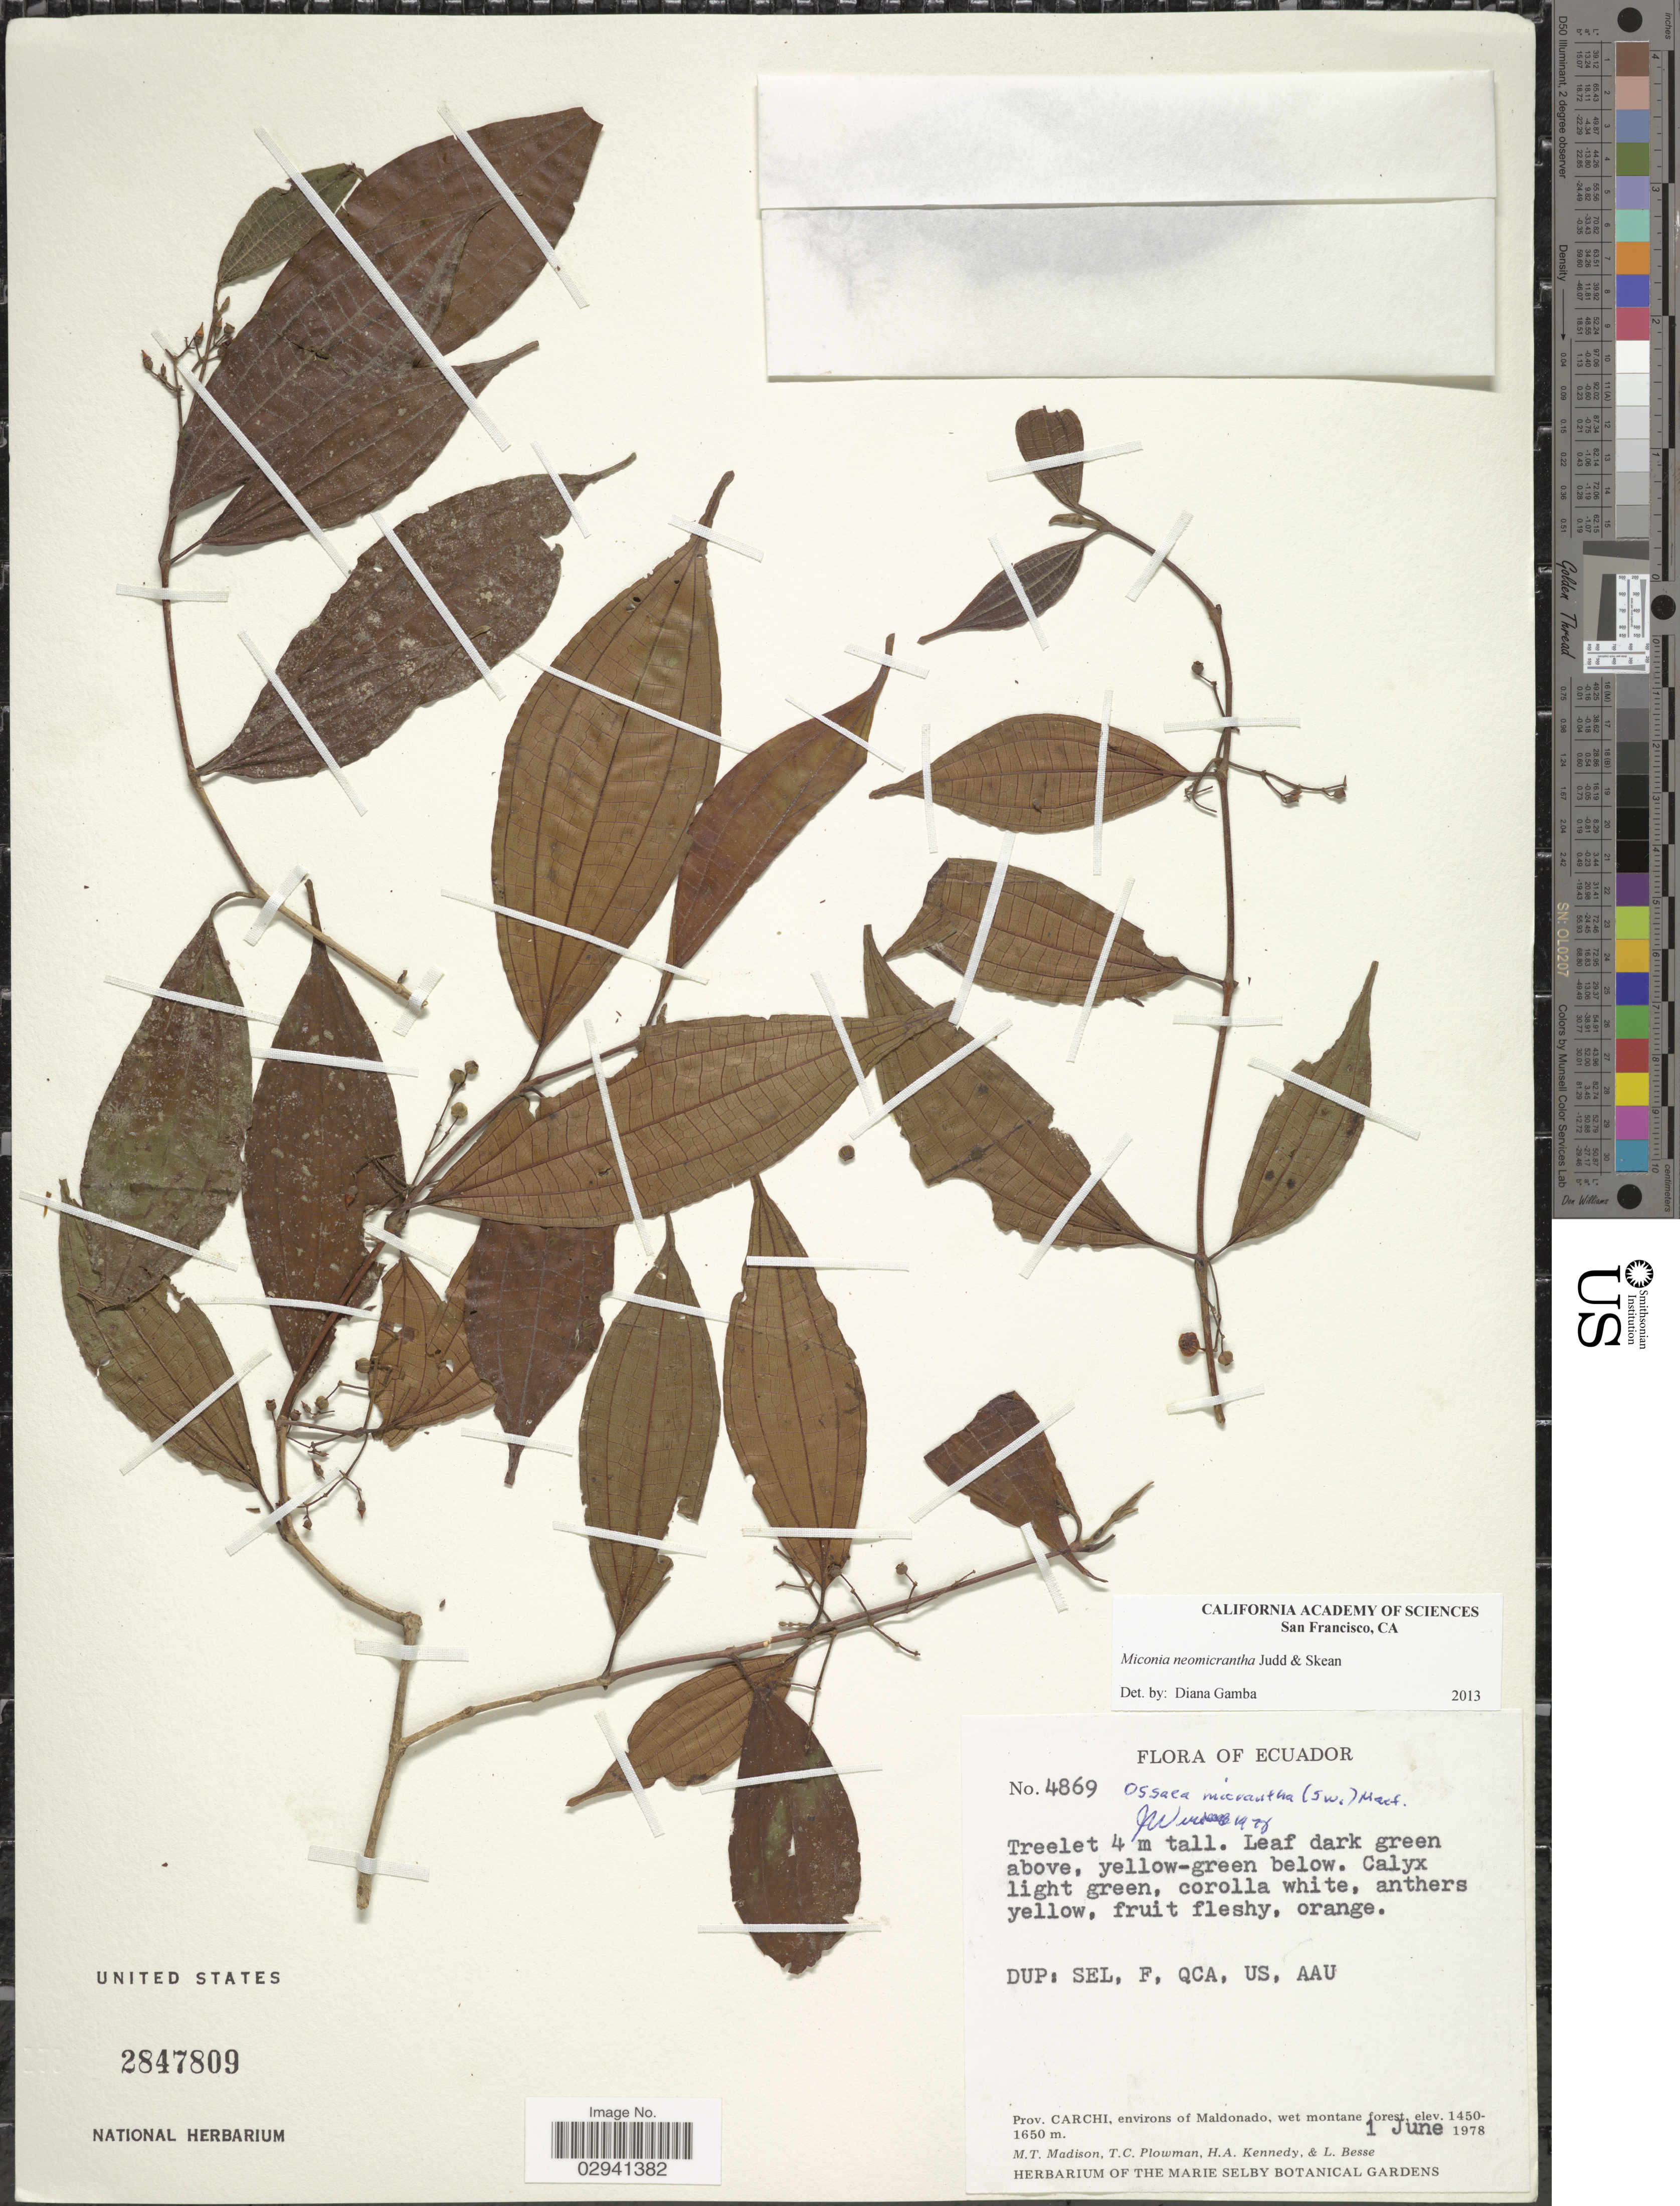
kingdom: Plantae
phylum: Tracheophyta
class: Magnoliopsida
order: Myrtales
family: Melastomataceae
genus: Miconia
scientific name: Miconia neomicrantha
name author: Judd & Skean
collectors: M. T. Madison, T. Plowman, H. Kennedy & L. Besse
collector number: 4869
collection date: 1978-06-01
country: Ecuador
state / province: Carchi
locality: Environs of Maldonado, wet montane forest.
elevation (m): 1450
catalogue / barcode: US 2847809